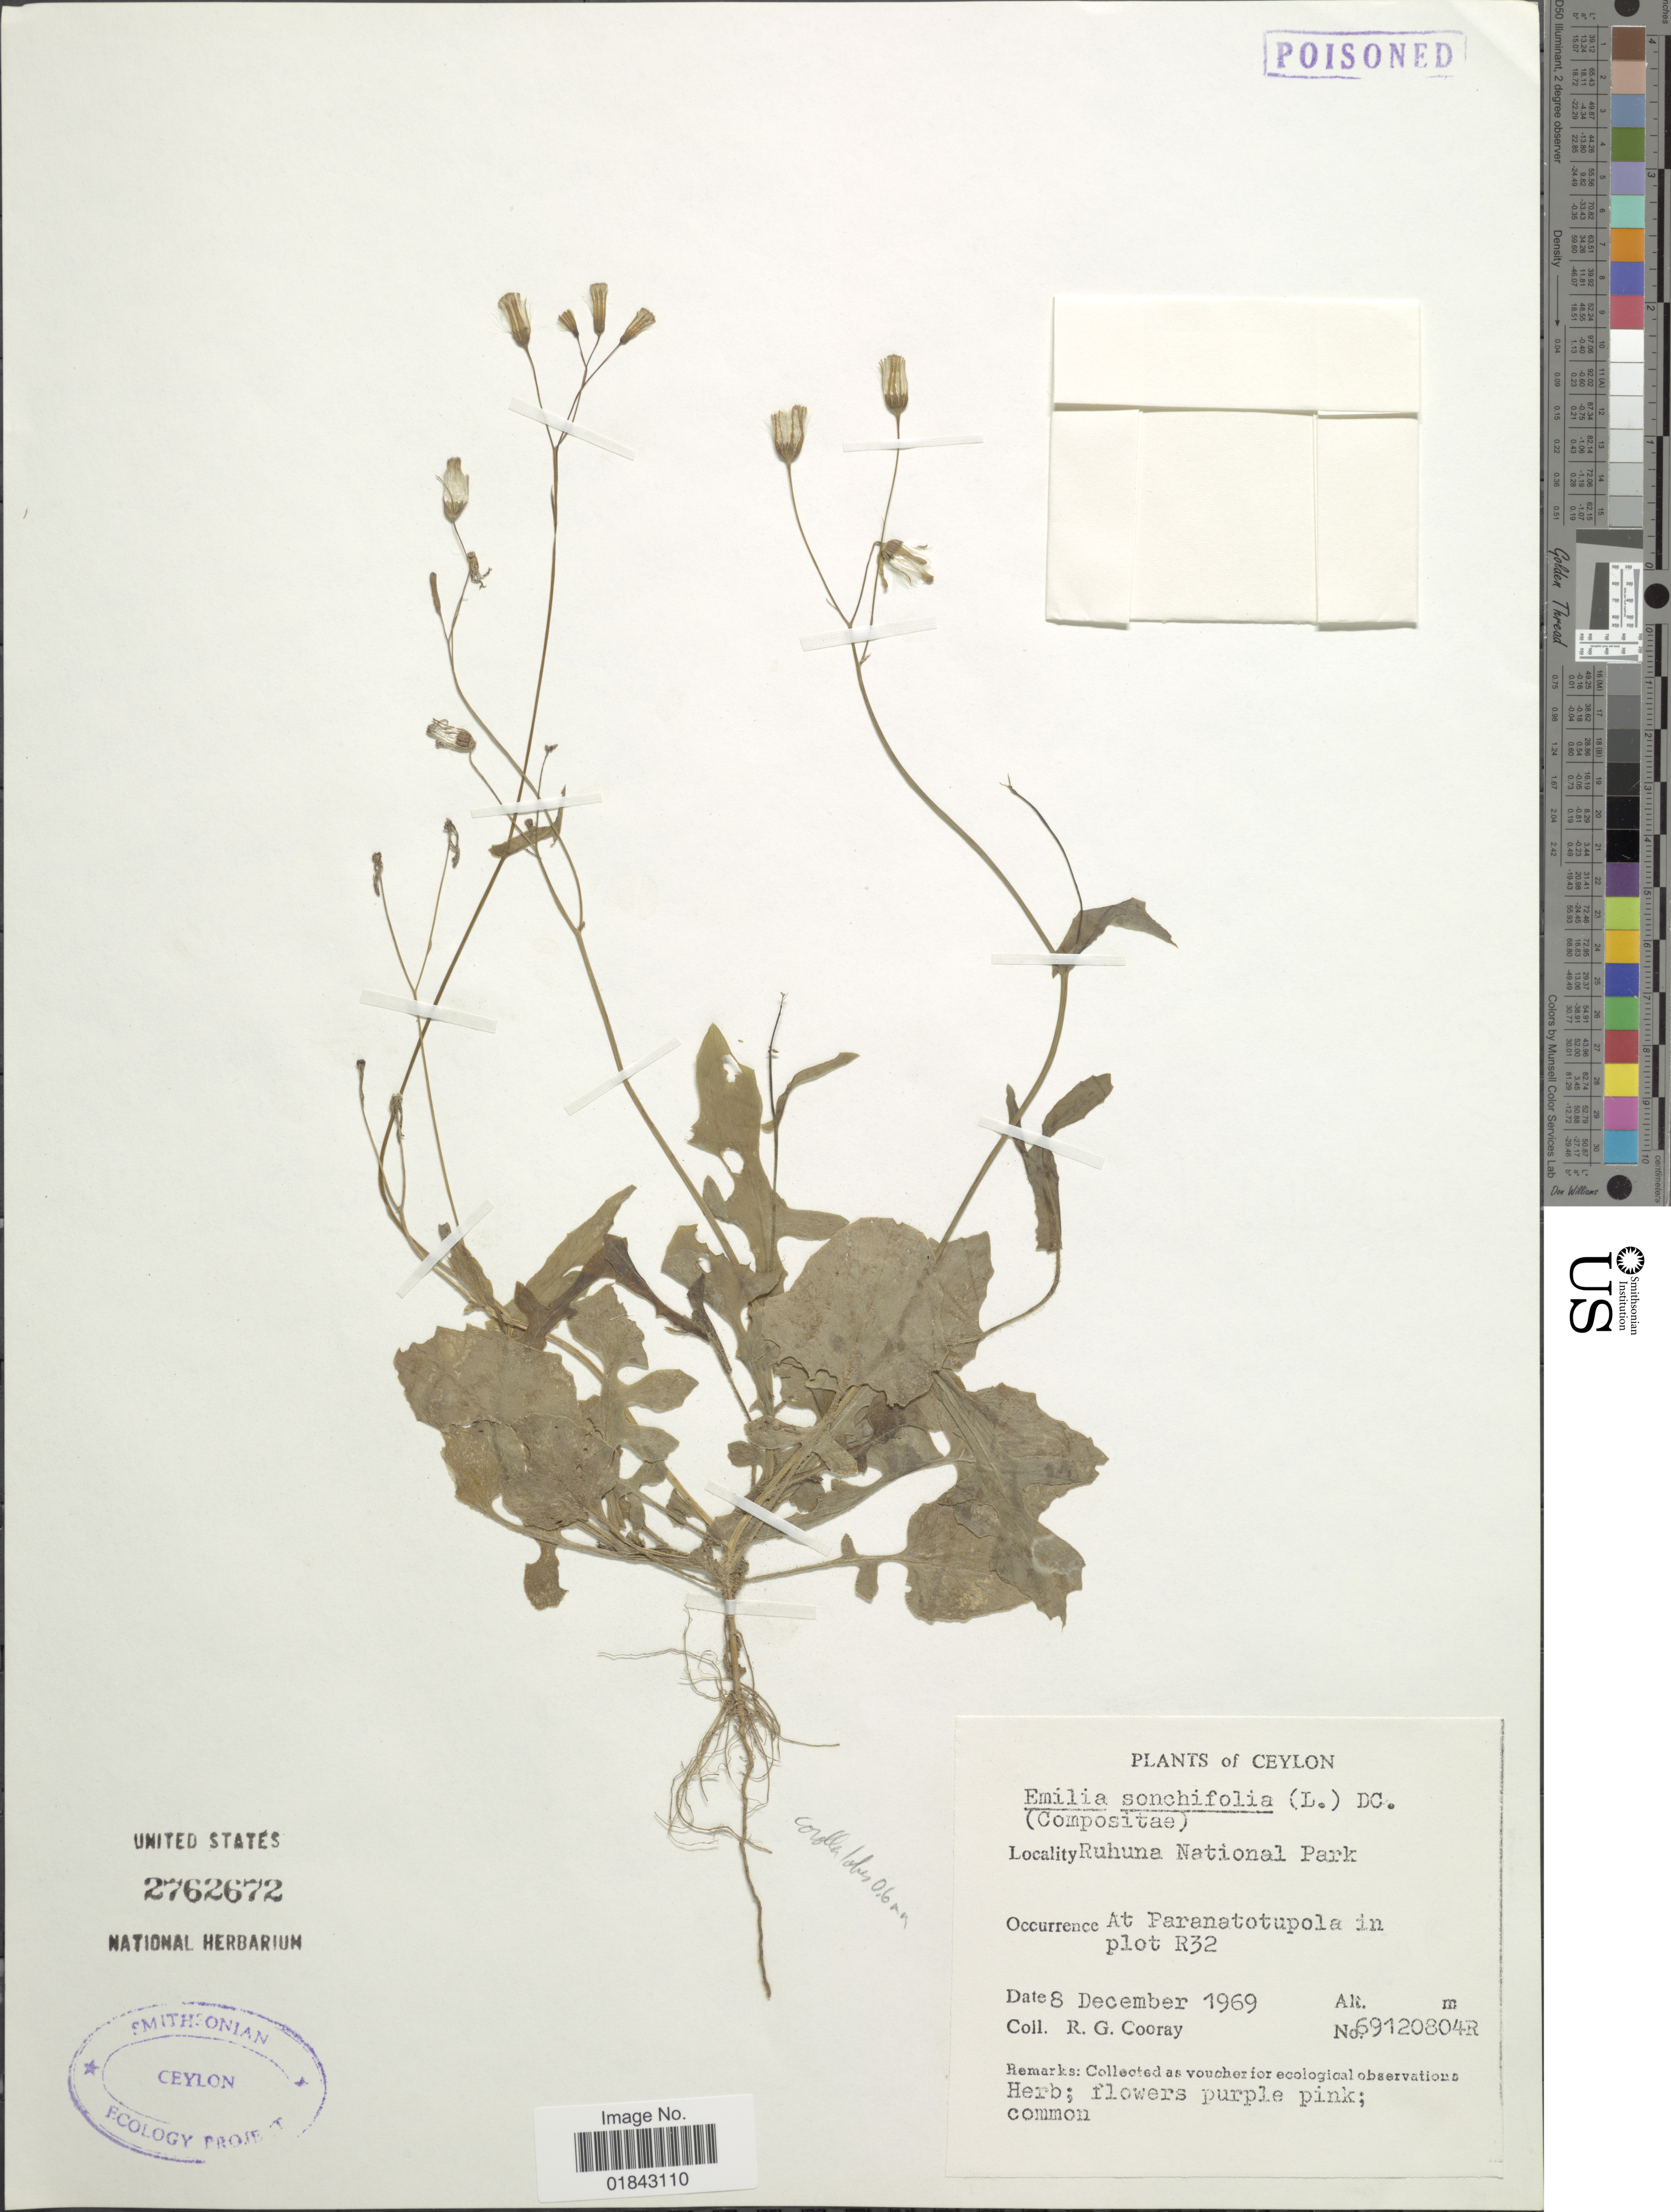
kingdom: Plantae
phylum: Tracheophyta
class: Magnoliopsida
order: Asterales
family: Asteraceae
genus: Emilia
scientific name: Emilia sonchifolia var. sonchifolia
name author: (L.) DC.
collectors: R. Cooray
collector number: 69120804R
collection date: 1969-12-08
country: Sri Lanka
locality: Ceylon, Ruhuna National Park, at Paranatotupola in plot R2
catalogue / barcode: US 2762672